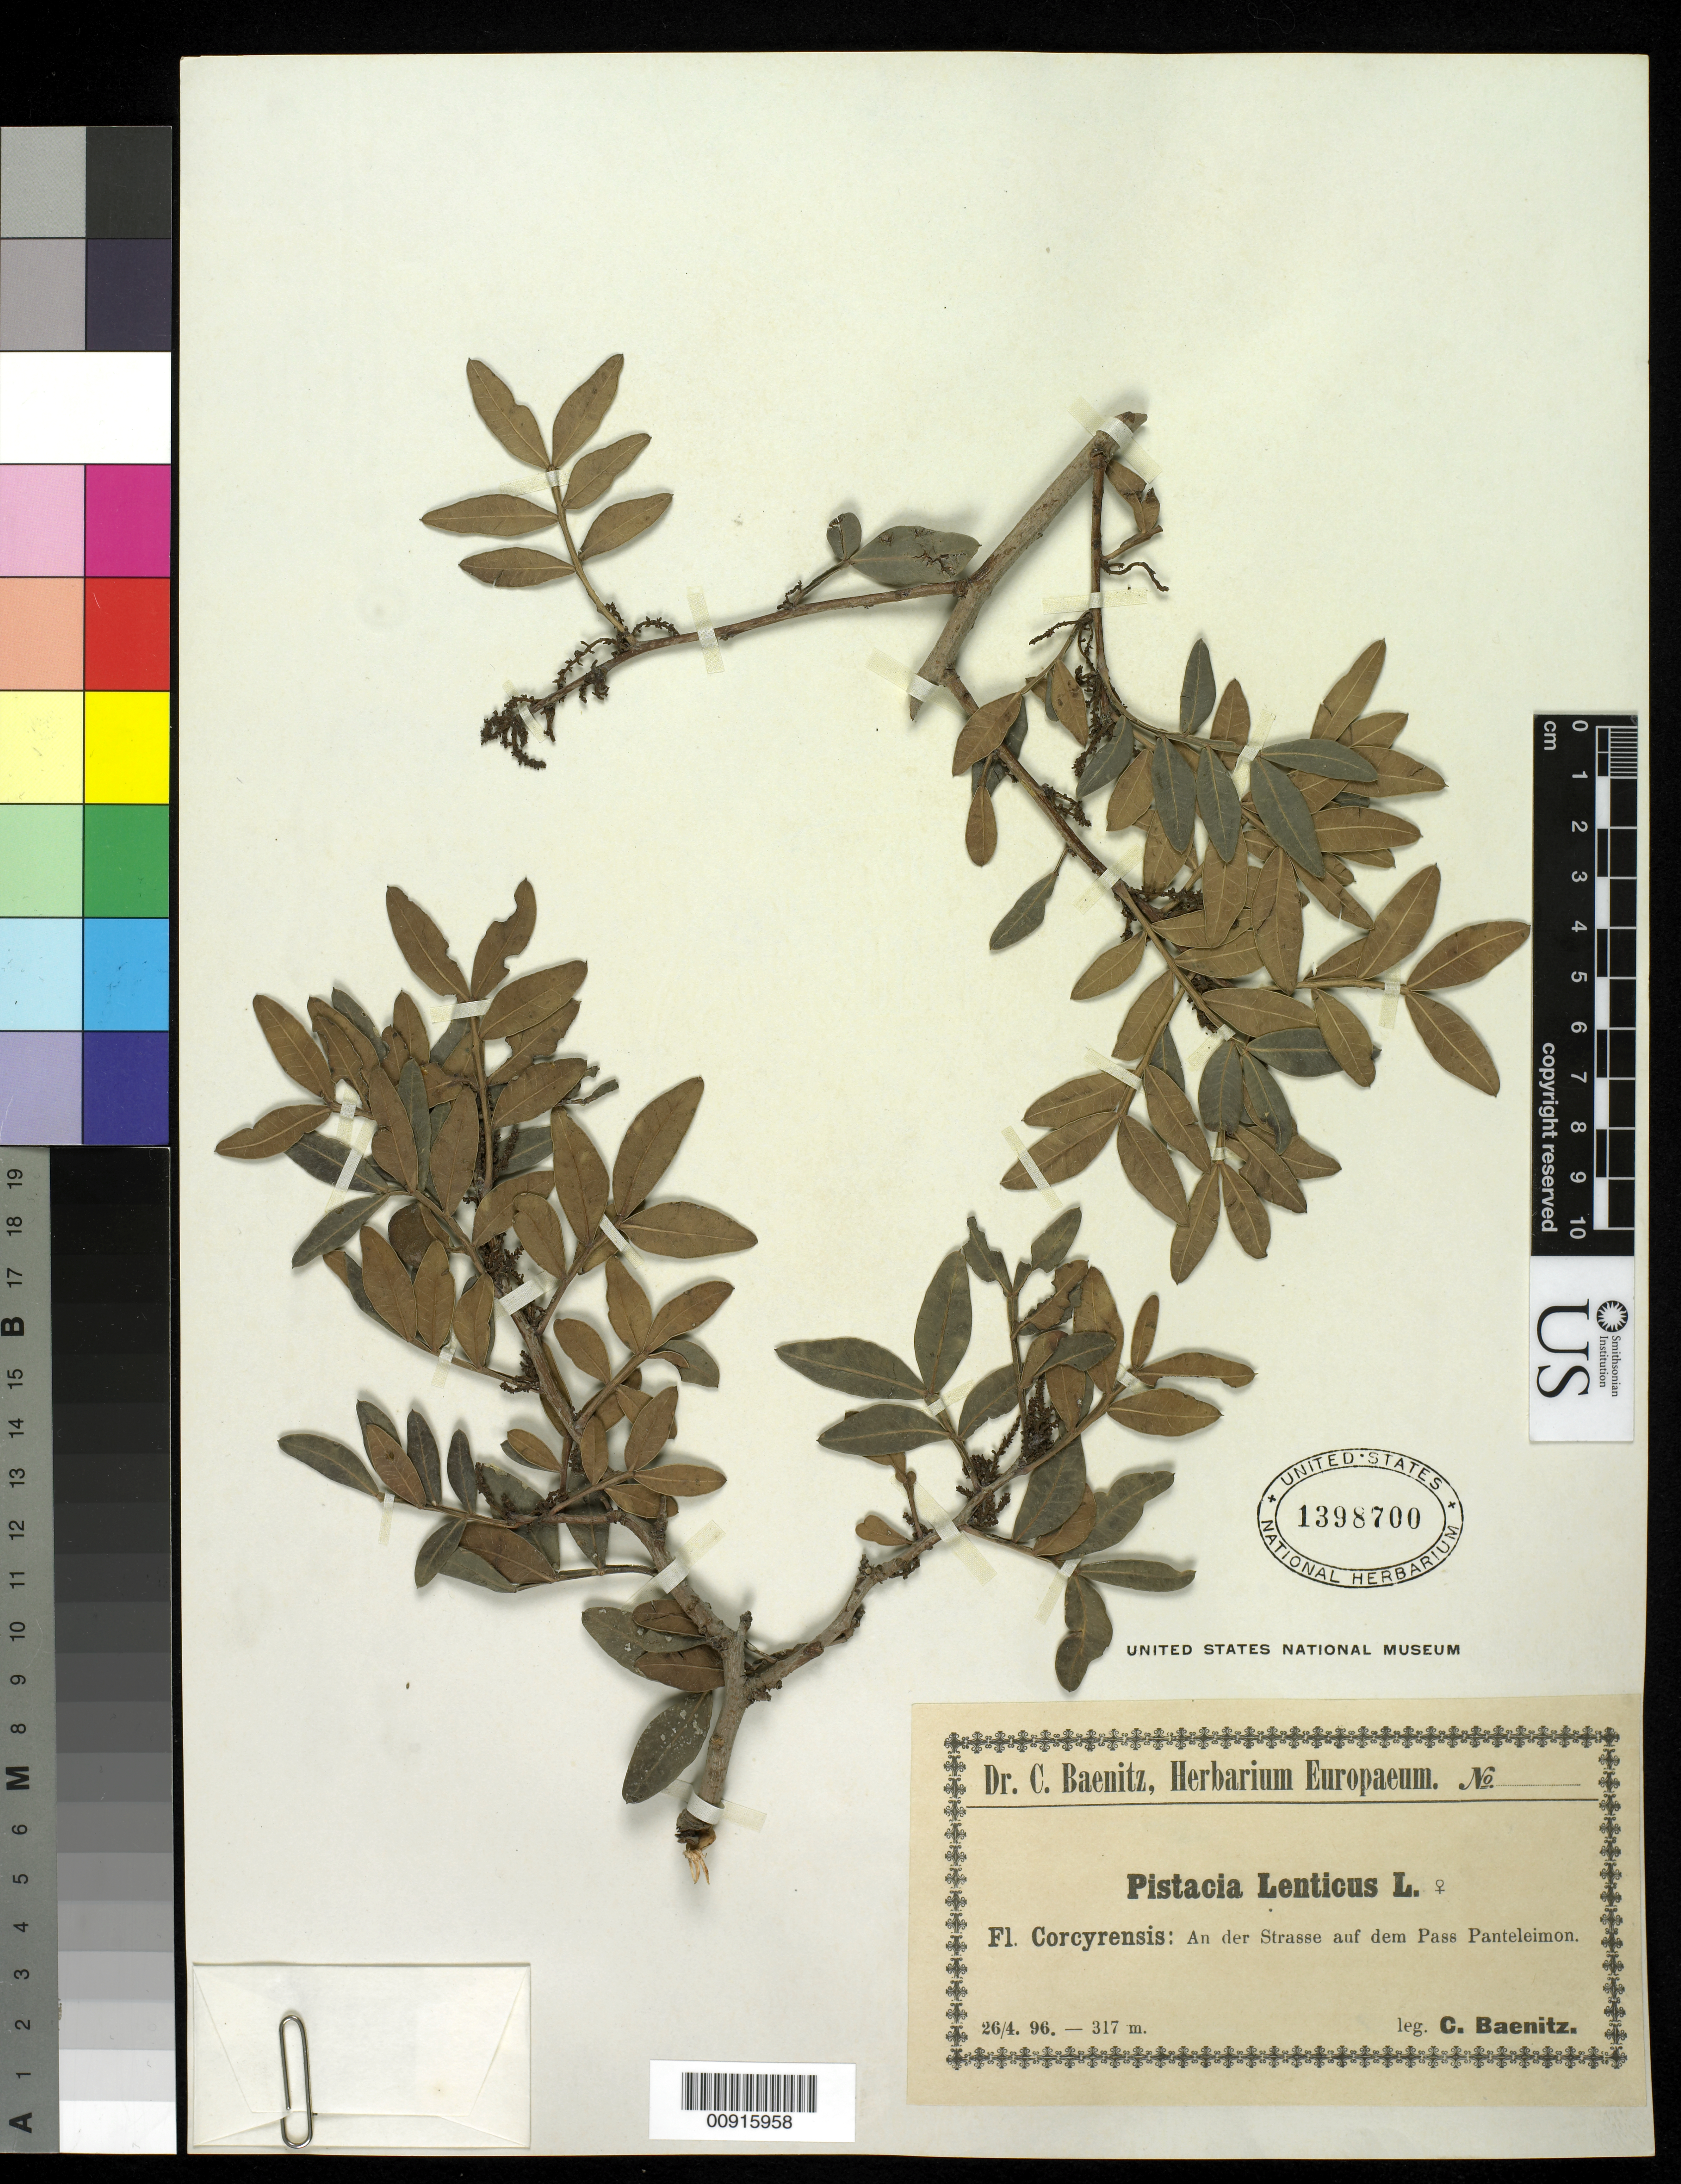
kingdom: Plantae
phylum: Tracheophyta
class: Magnoliopsida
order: Sapindales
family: Anacardiaceae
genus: Pistacia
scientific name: Pistacia lentiscus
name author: L.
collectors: C. G. Baenitz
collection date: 1896-04-26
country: Greece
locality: Fl. Corcyrensis: an der Strasse auf dem Pass Panteleimon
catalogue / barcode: US 1398700